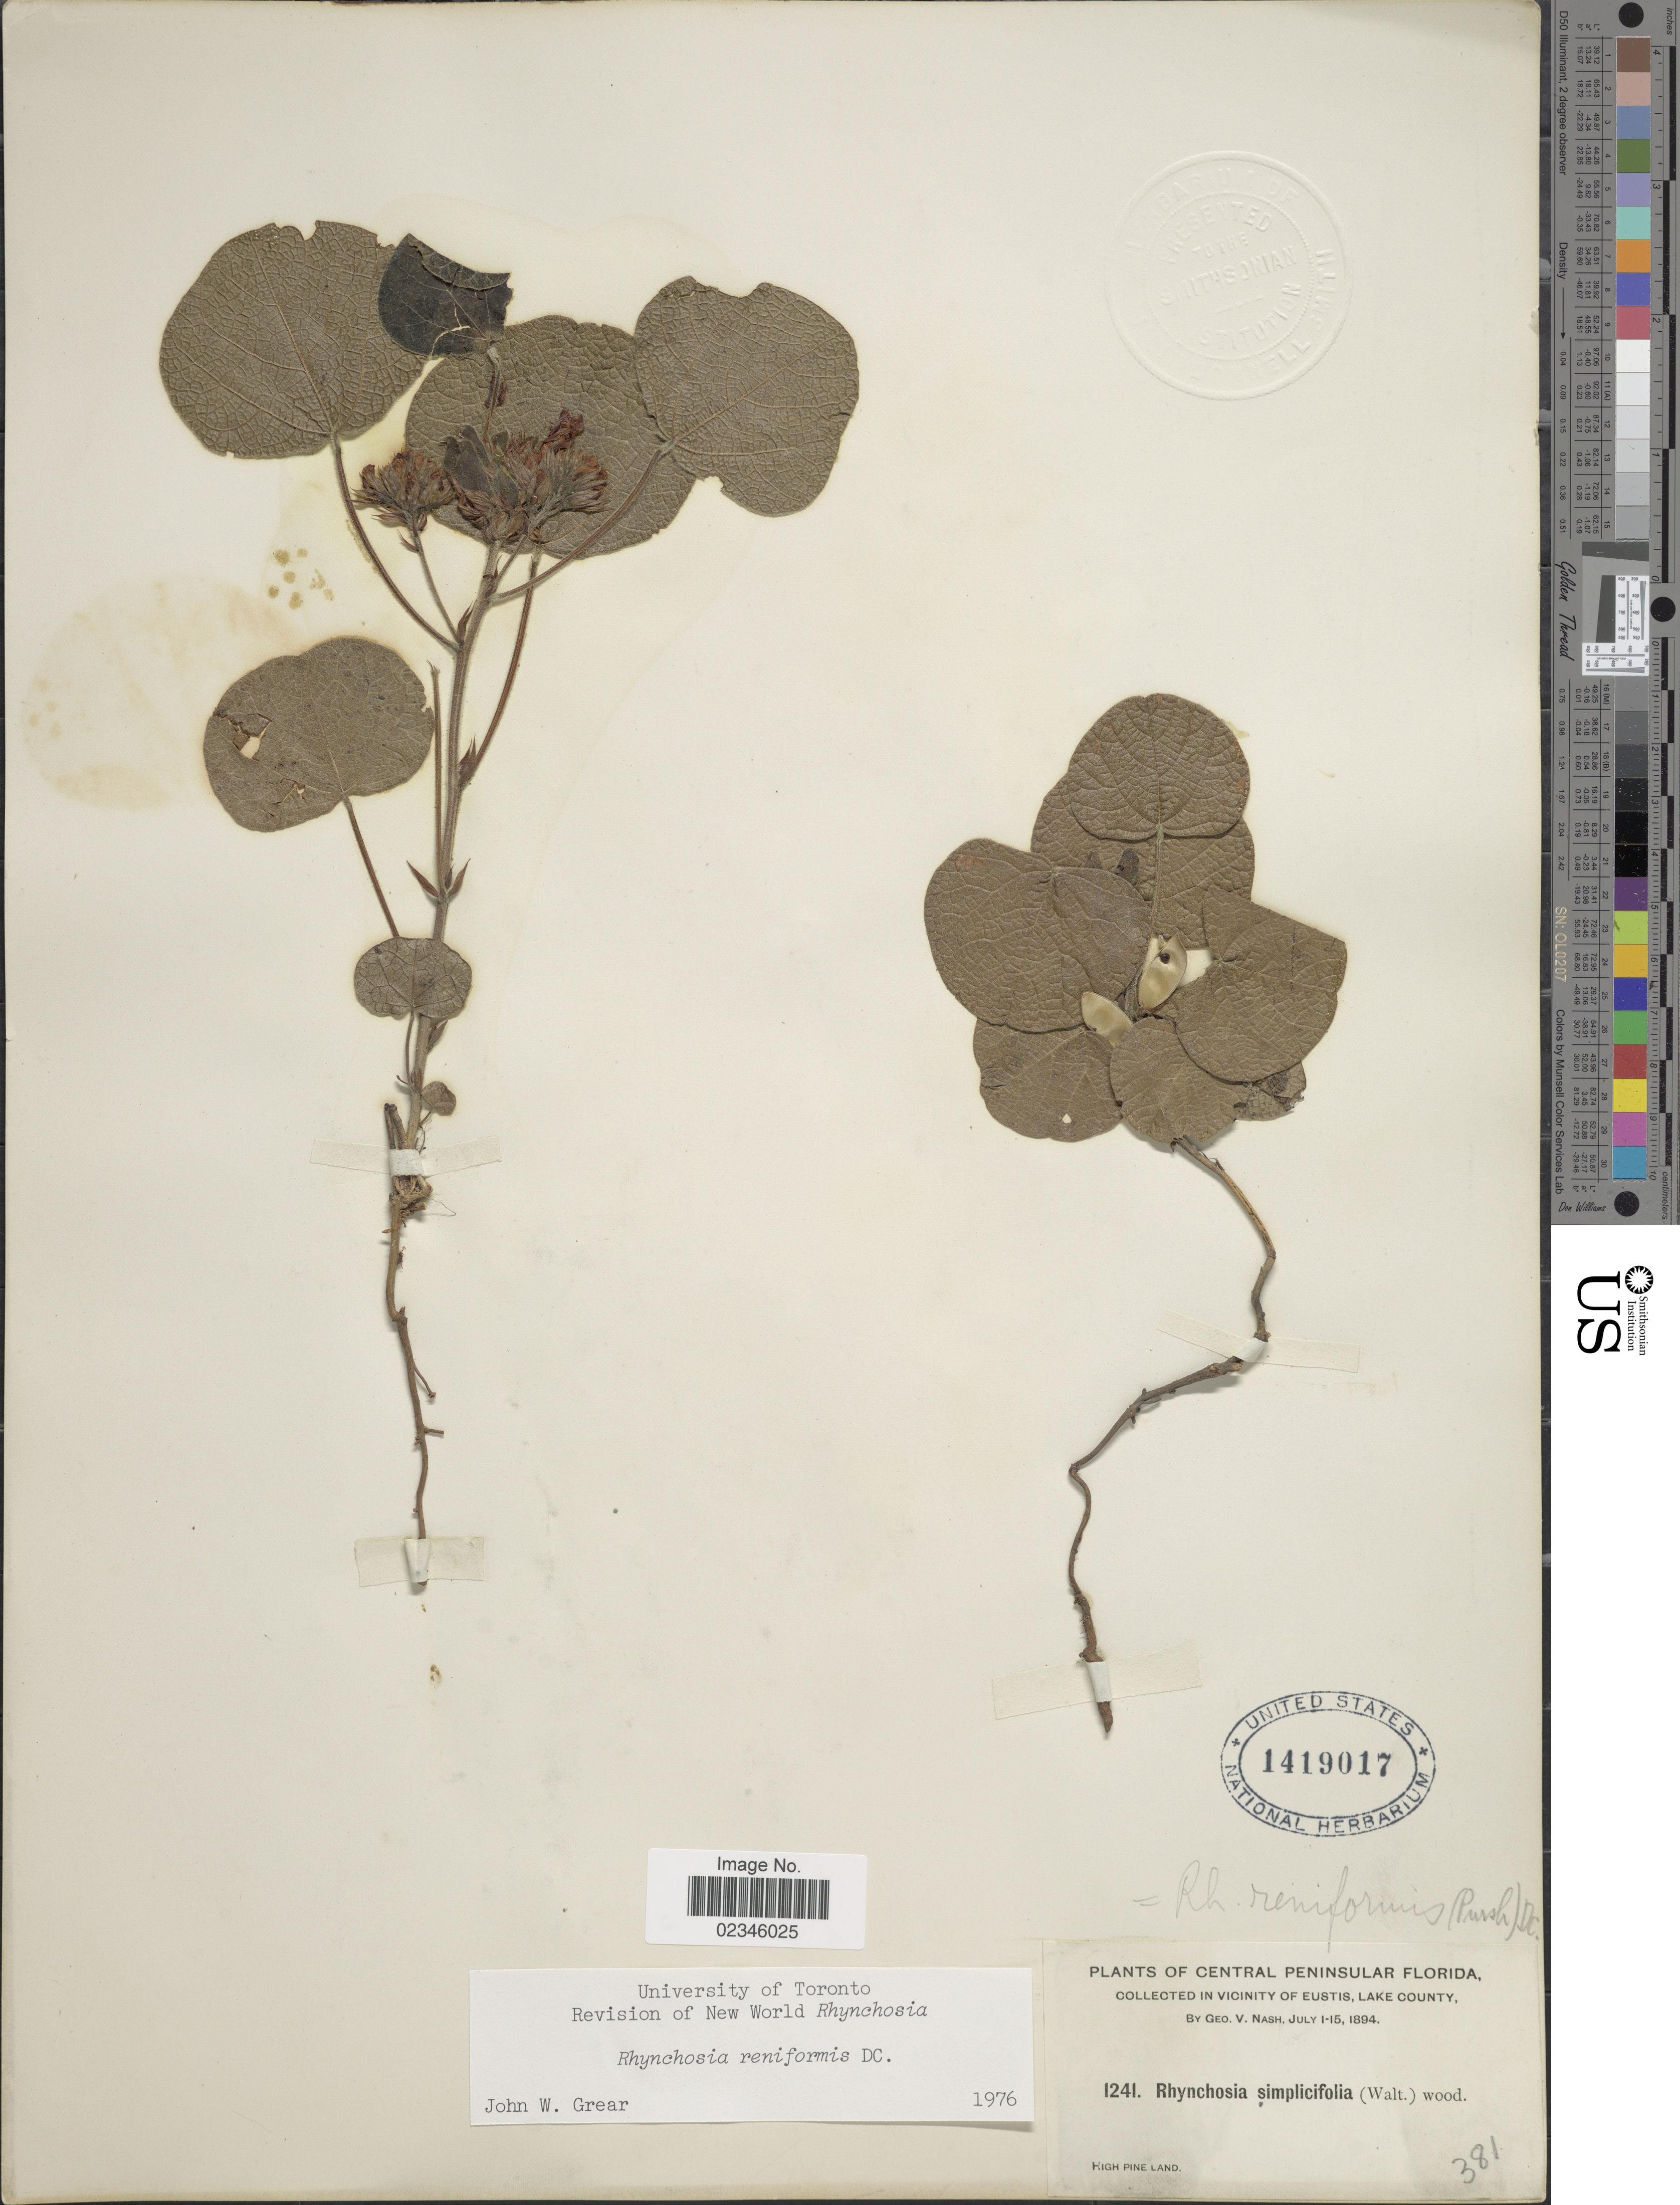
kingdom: Plantae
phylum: Tracheophyta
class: Magnoliopsida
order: Fabales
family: Fabaceae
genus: Rhynchosia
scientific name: Rhynchosia reniformis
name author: DC.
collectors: G. V. Nash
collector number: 1241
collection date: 1894-07-01/1894-07-15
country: United States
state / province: Florida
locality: Central Peninsular Florida, in vicinity of Eustis, Lake County, High Pine Land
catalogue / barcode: US 1419017